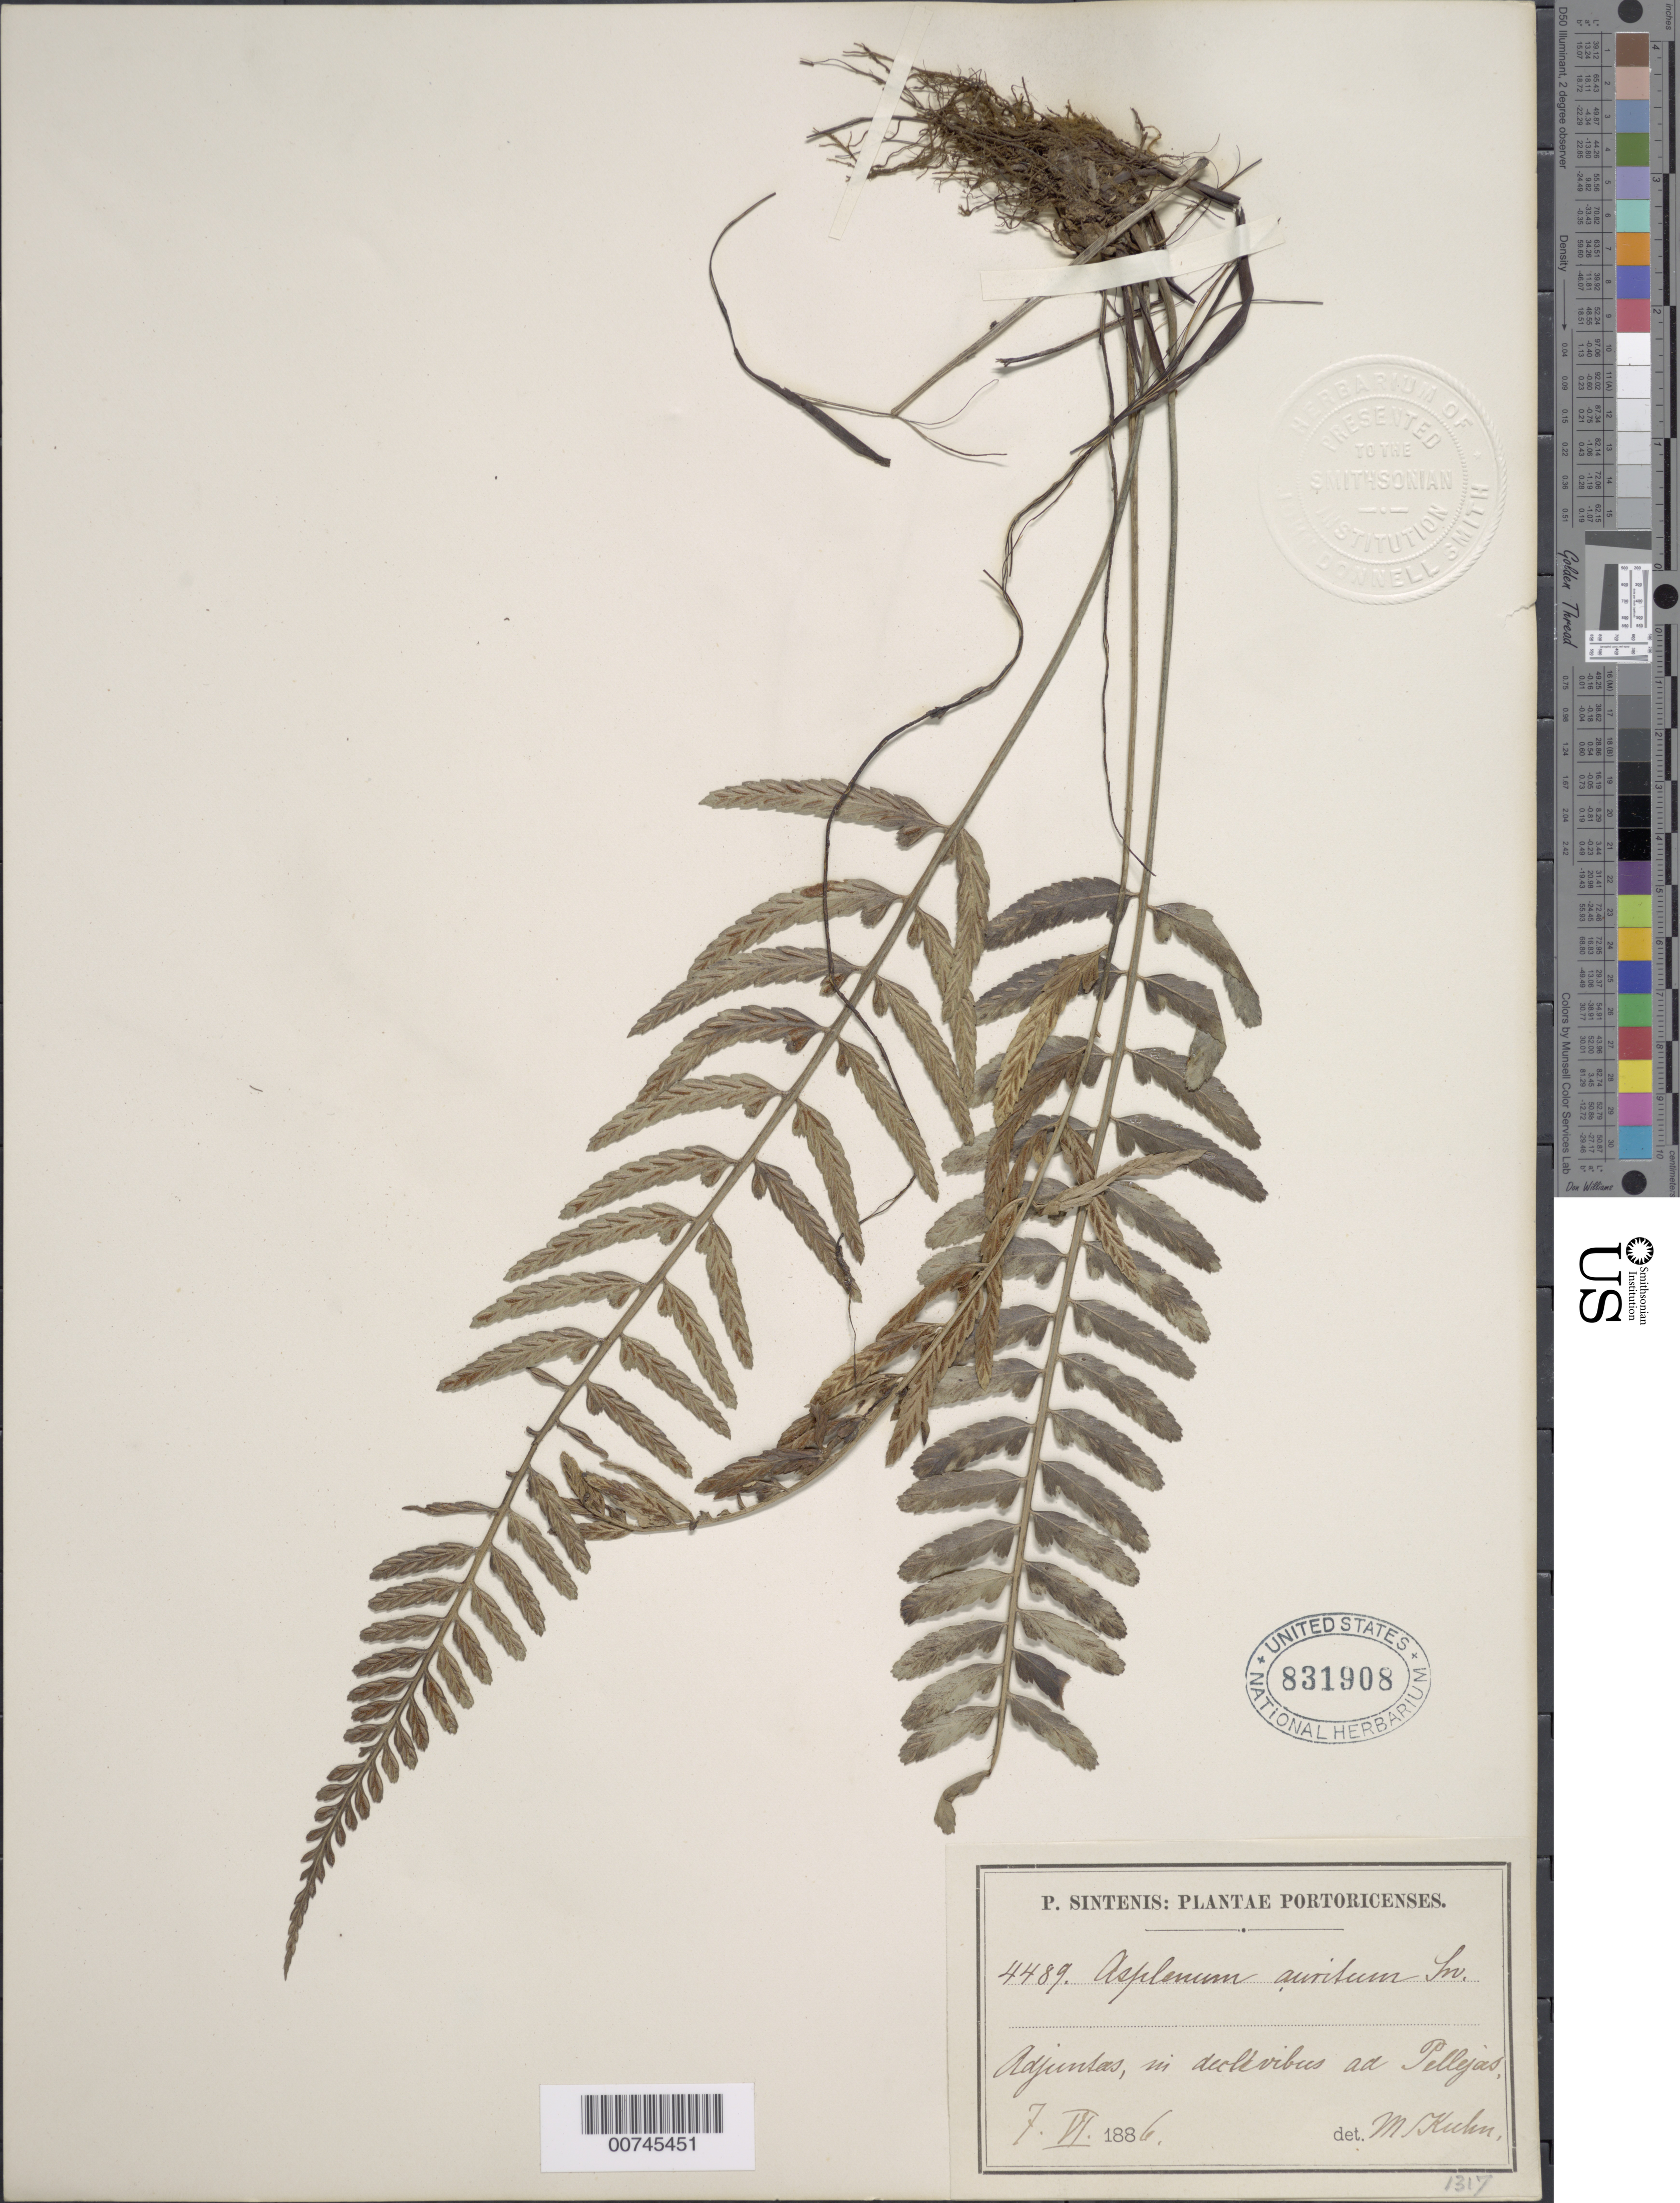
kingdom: Plantae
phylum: Tracheophyta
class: Polypodiopsida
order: Polypodiales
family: Aspleniaceae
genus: Asplenium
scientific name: Asplenium auritum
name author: Sw.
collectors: P. Sintenis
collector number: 4489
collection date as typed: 07 Jun 1886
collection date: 1886-06-07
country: Puerto Rico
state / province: Adjuntas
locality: Adjuntas, in declevibus ad Pellejas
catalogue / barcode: US 831908